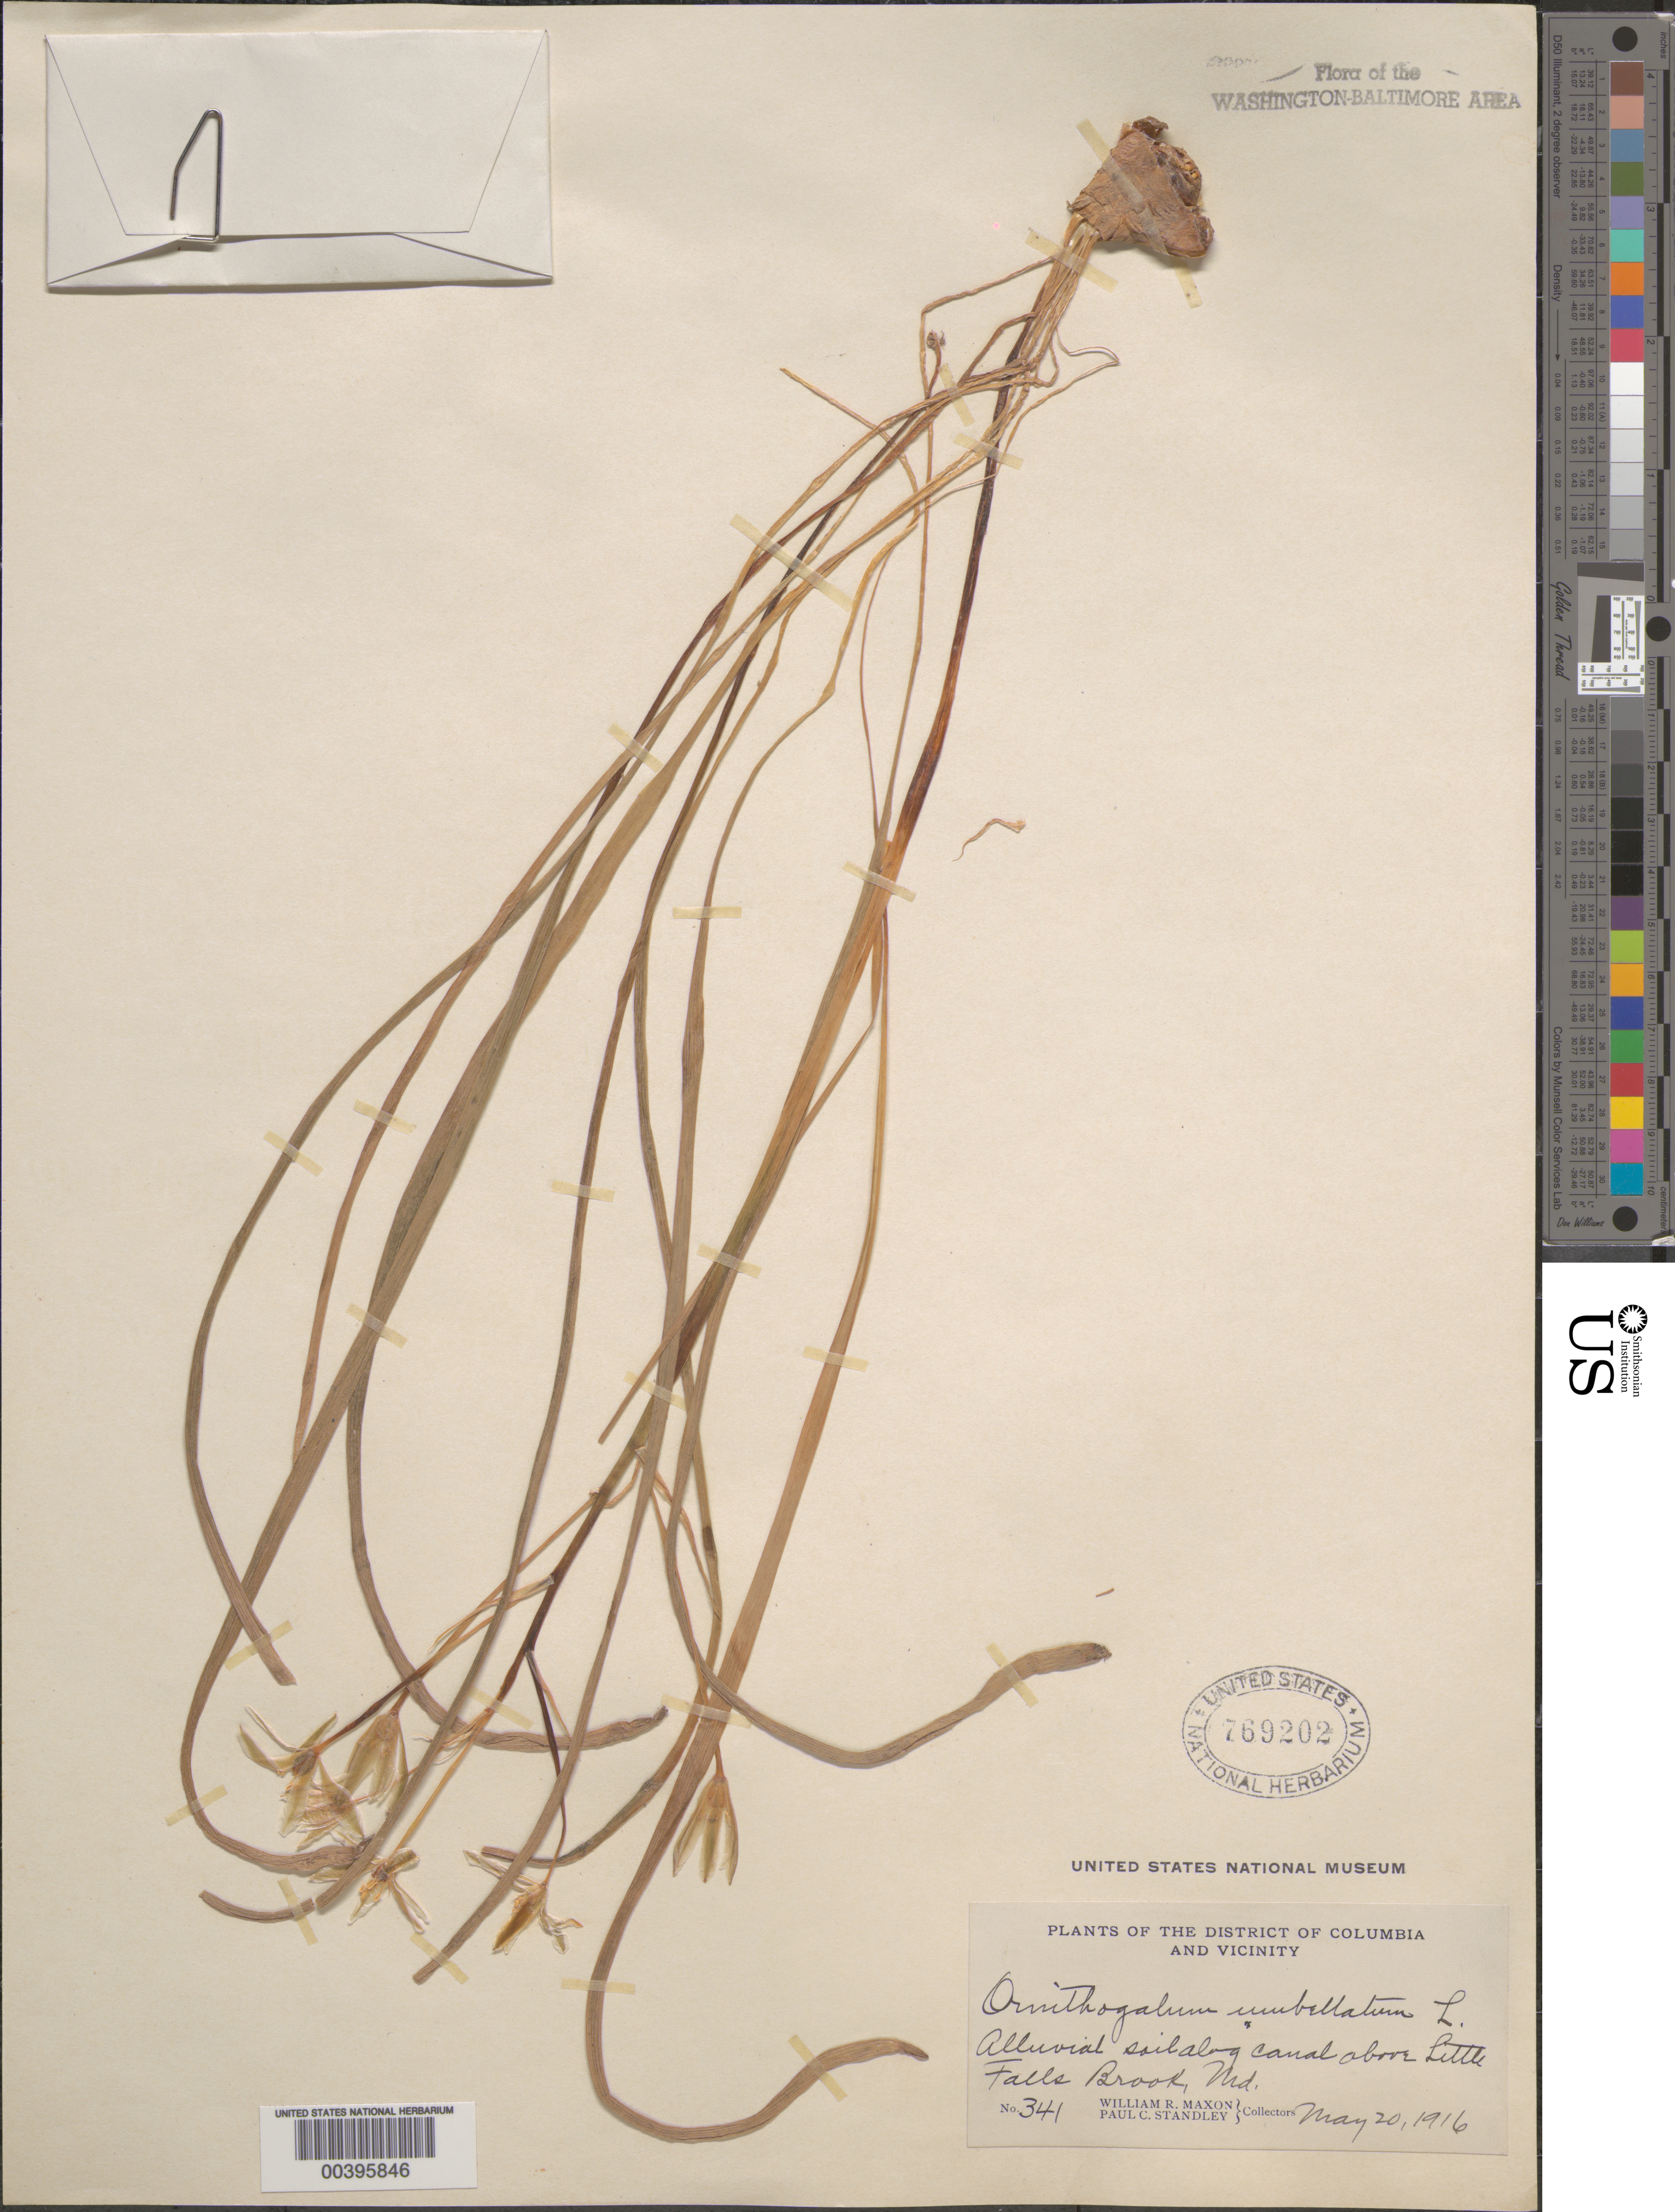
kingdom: Plantae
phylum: Tracheophyta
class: Liliopsida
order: Asparagales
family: Asparagaceae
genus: Ornithogalum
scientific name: Ornithogalum umbellatum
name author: L.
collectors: W. R. Maxon & P. C. Standley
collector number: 341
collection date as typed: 20 May 1916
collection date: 1916-05-20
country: United States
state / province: Maryland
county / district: Montgomery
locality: Along Canal, above Little Falls Brook C. & O. Canal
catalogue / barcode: US 769202